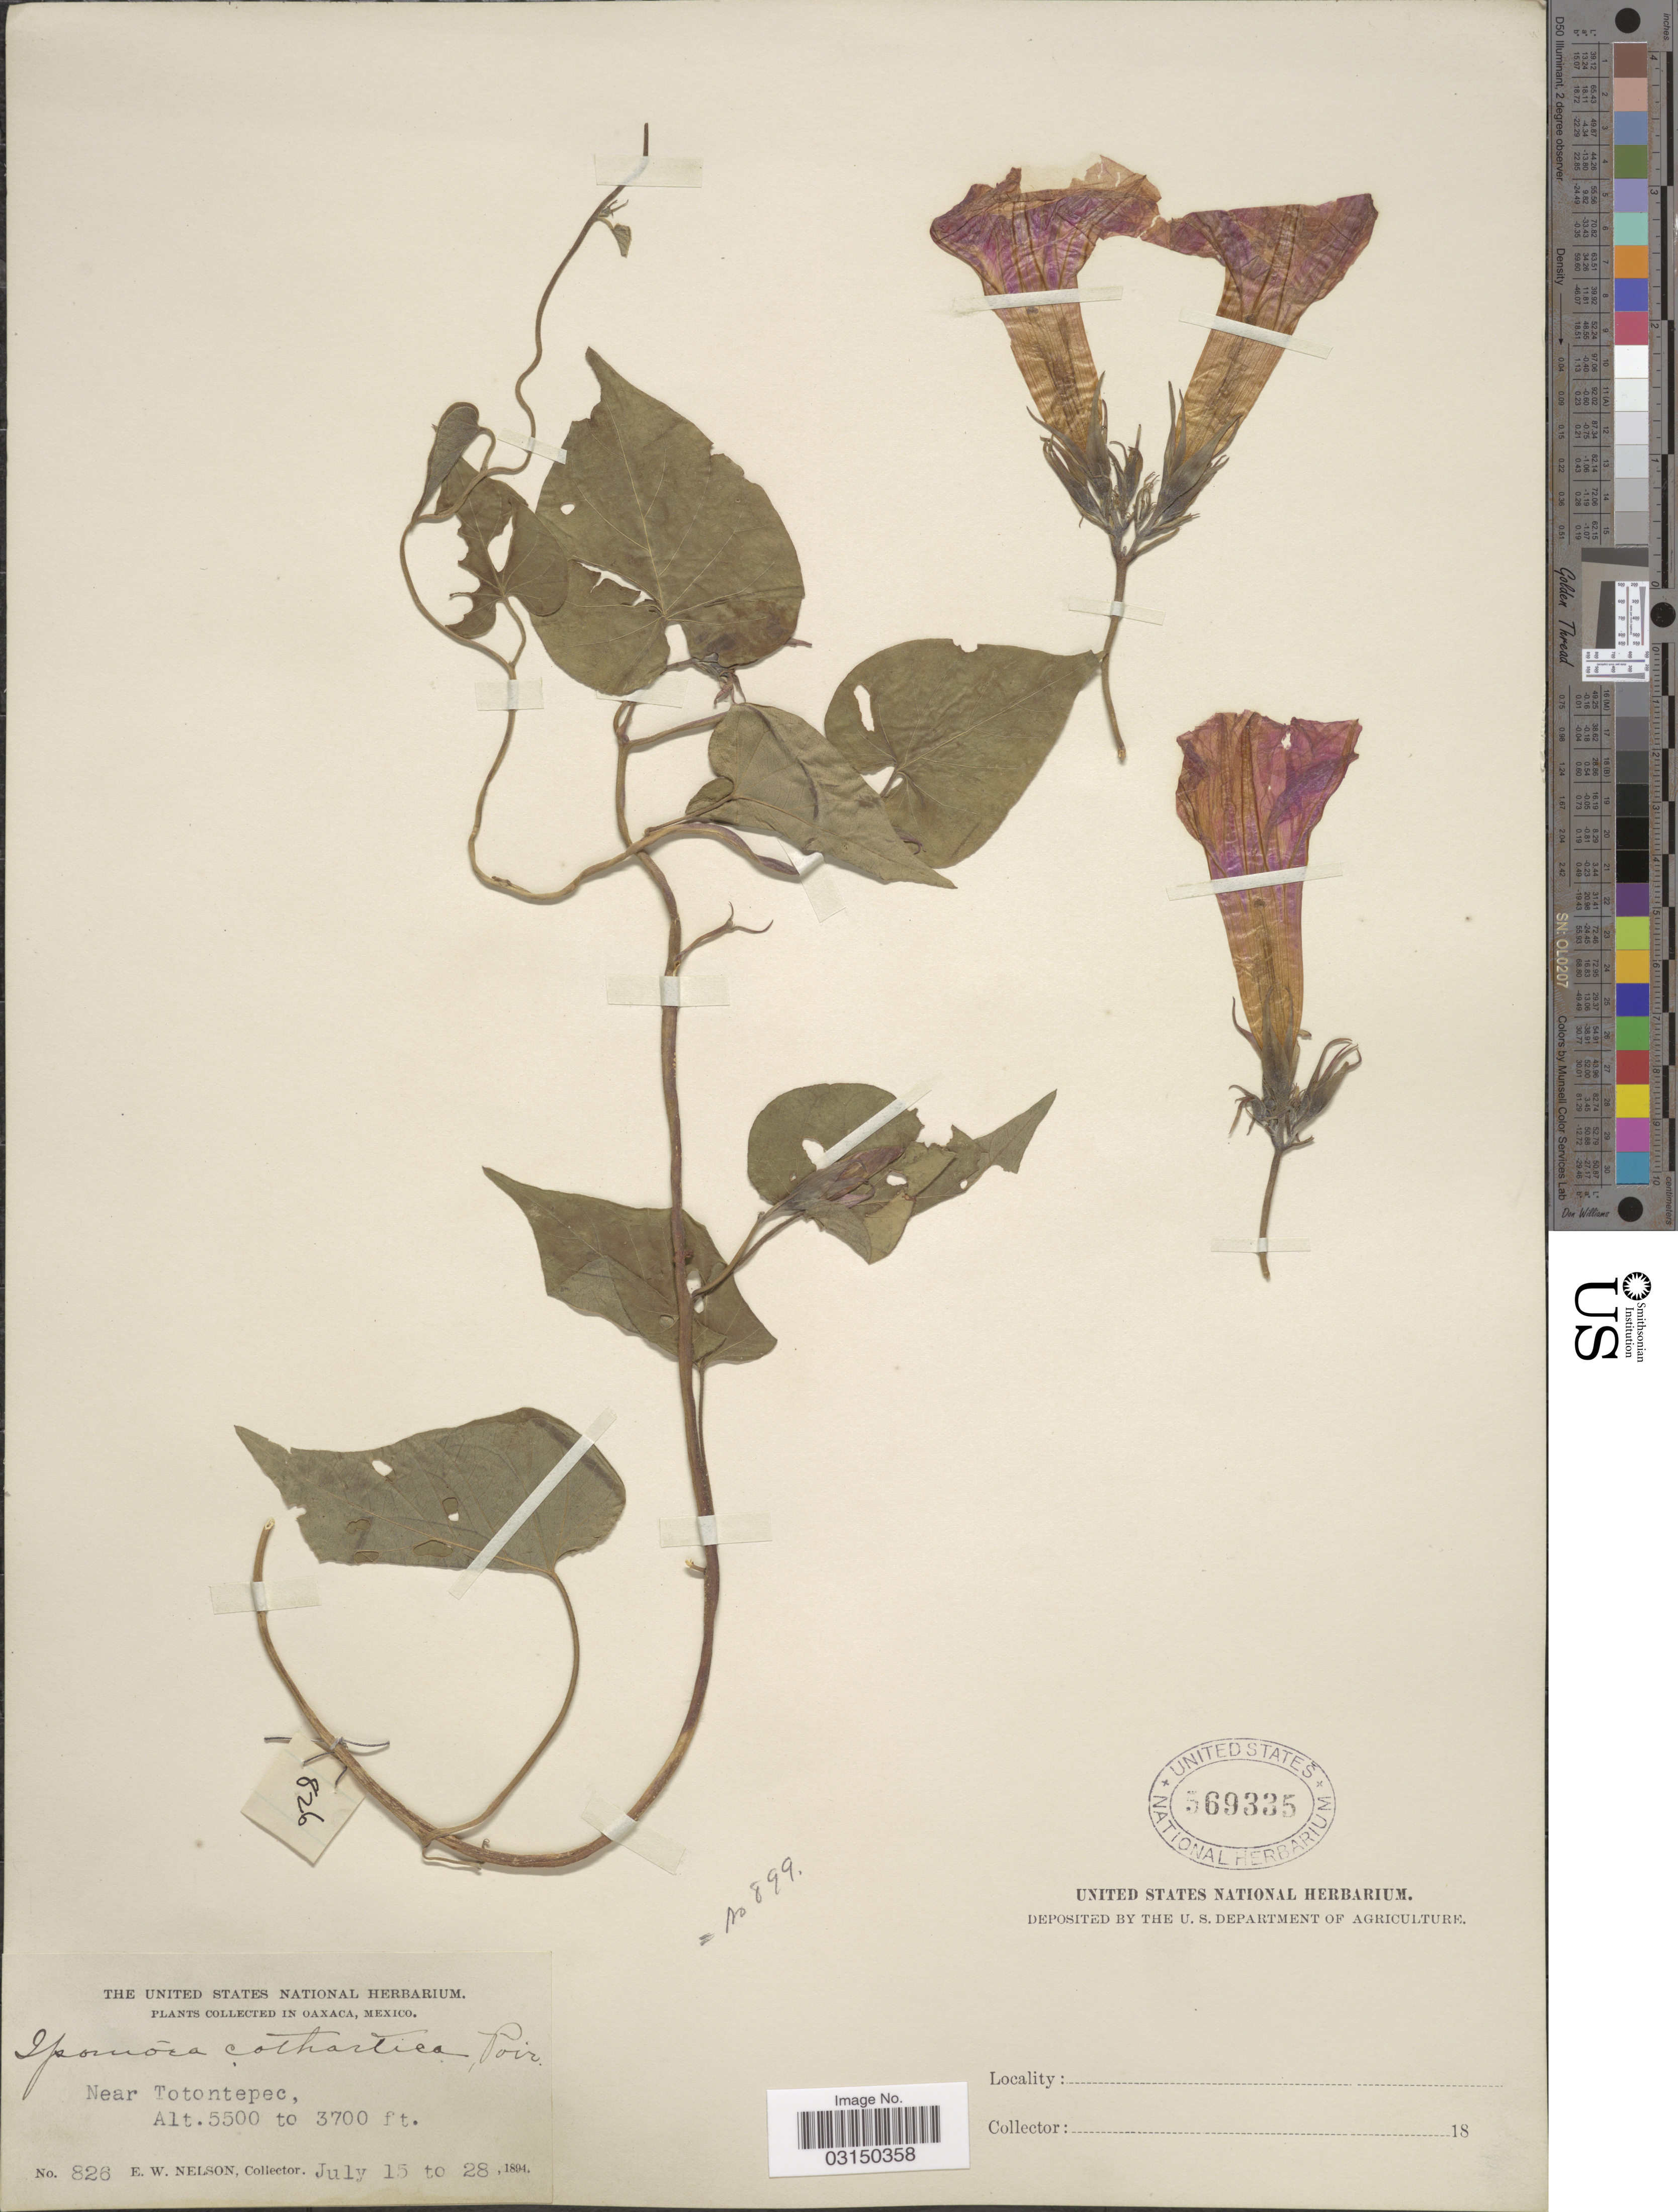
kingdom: Plantae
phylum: Tracheophyta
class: Magnoliopsida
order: Solanales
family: Convolvulaceae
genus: Ipomoea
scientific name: Ipomoea indica (Burm.) Merr. var. indica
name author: (Burm.) Merr.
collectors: E. W. Nelson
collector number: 826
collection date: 1894-07-15/1894-07-28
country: Mexico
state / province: Oaxaca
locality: Collected in Oaxaca. Near Totontepec.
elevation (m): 1128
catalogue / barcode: US 569335